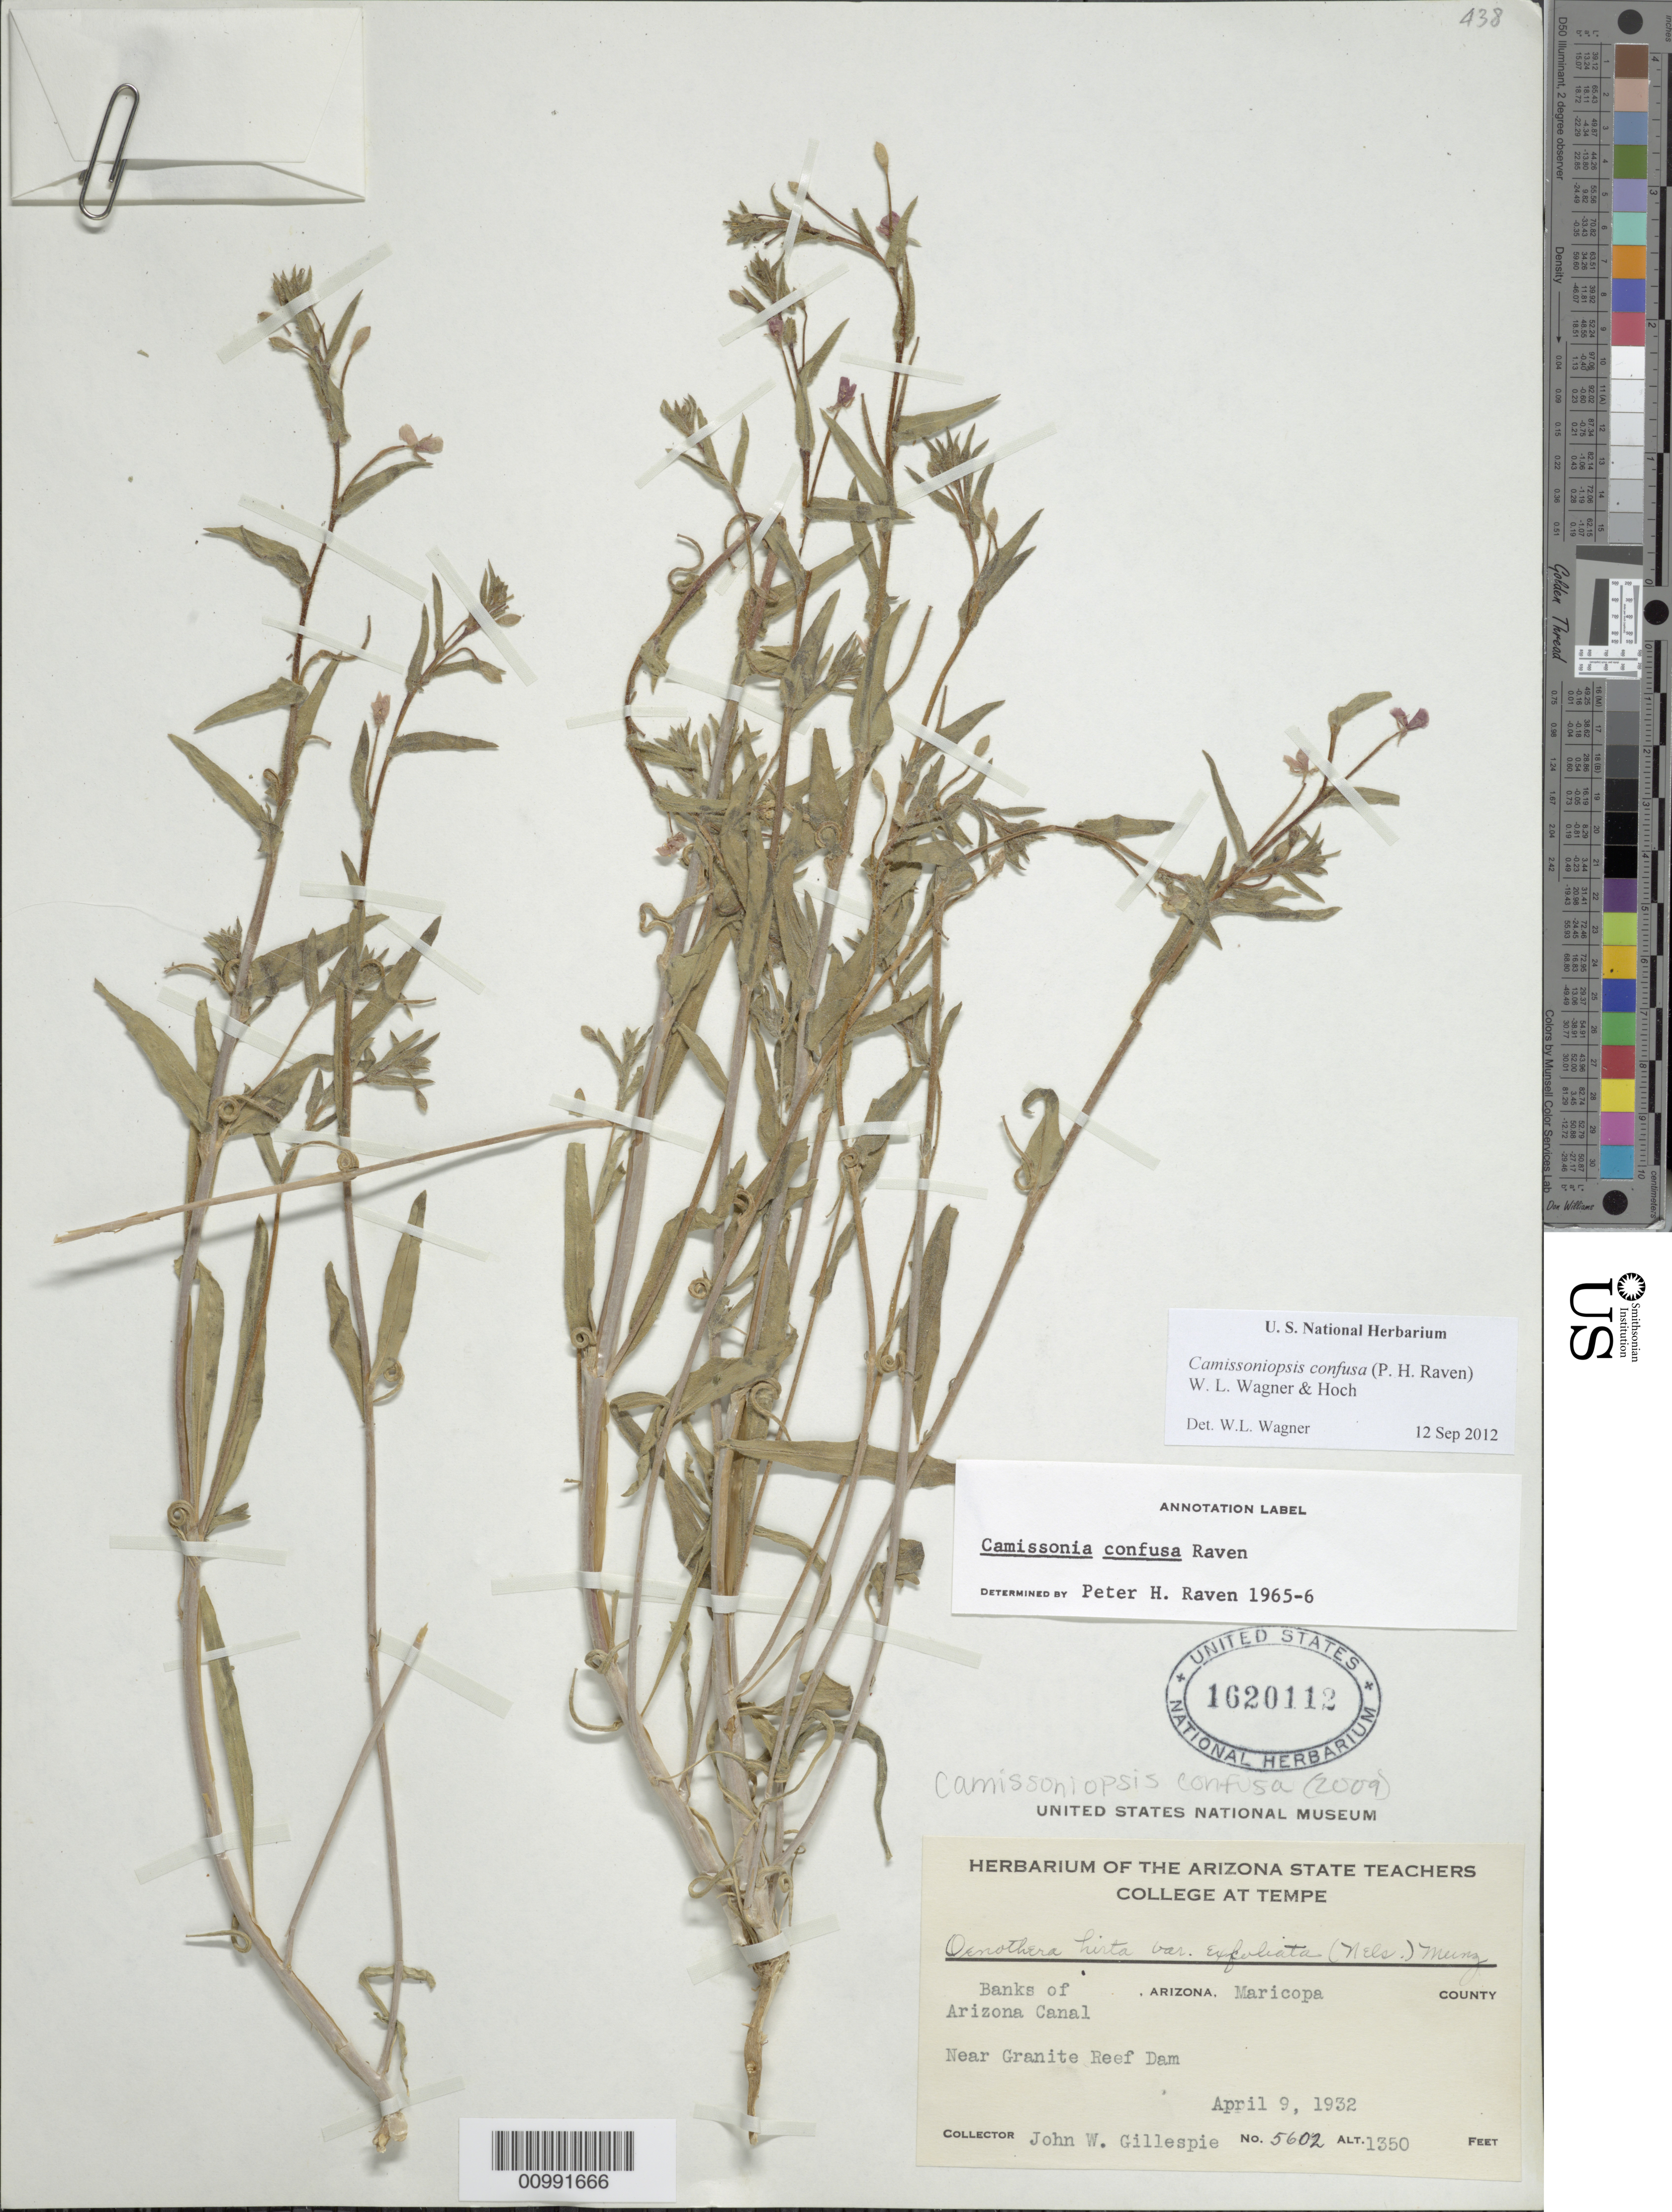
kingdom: Plantae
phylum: Tracheophyta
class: Magnoliopsida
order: Myrtales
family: Onagraceae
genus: Camissoniopsis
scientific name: Camissoniopsis confusa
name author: (P.H. Raven) W.L. Wagner & Hoch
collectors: J. W. Gillespie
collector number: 5602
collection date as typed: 09 Apr 1932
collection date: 1932-04-09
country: United States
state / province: Arizona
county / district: Maricopa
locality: Banks of Arizona Canal, near Granite Reef Dam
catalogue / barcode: US 1620112